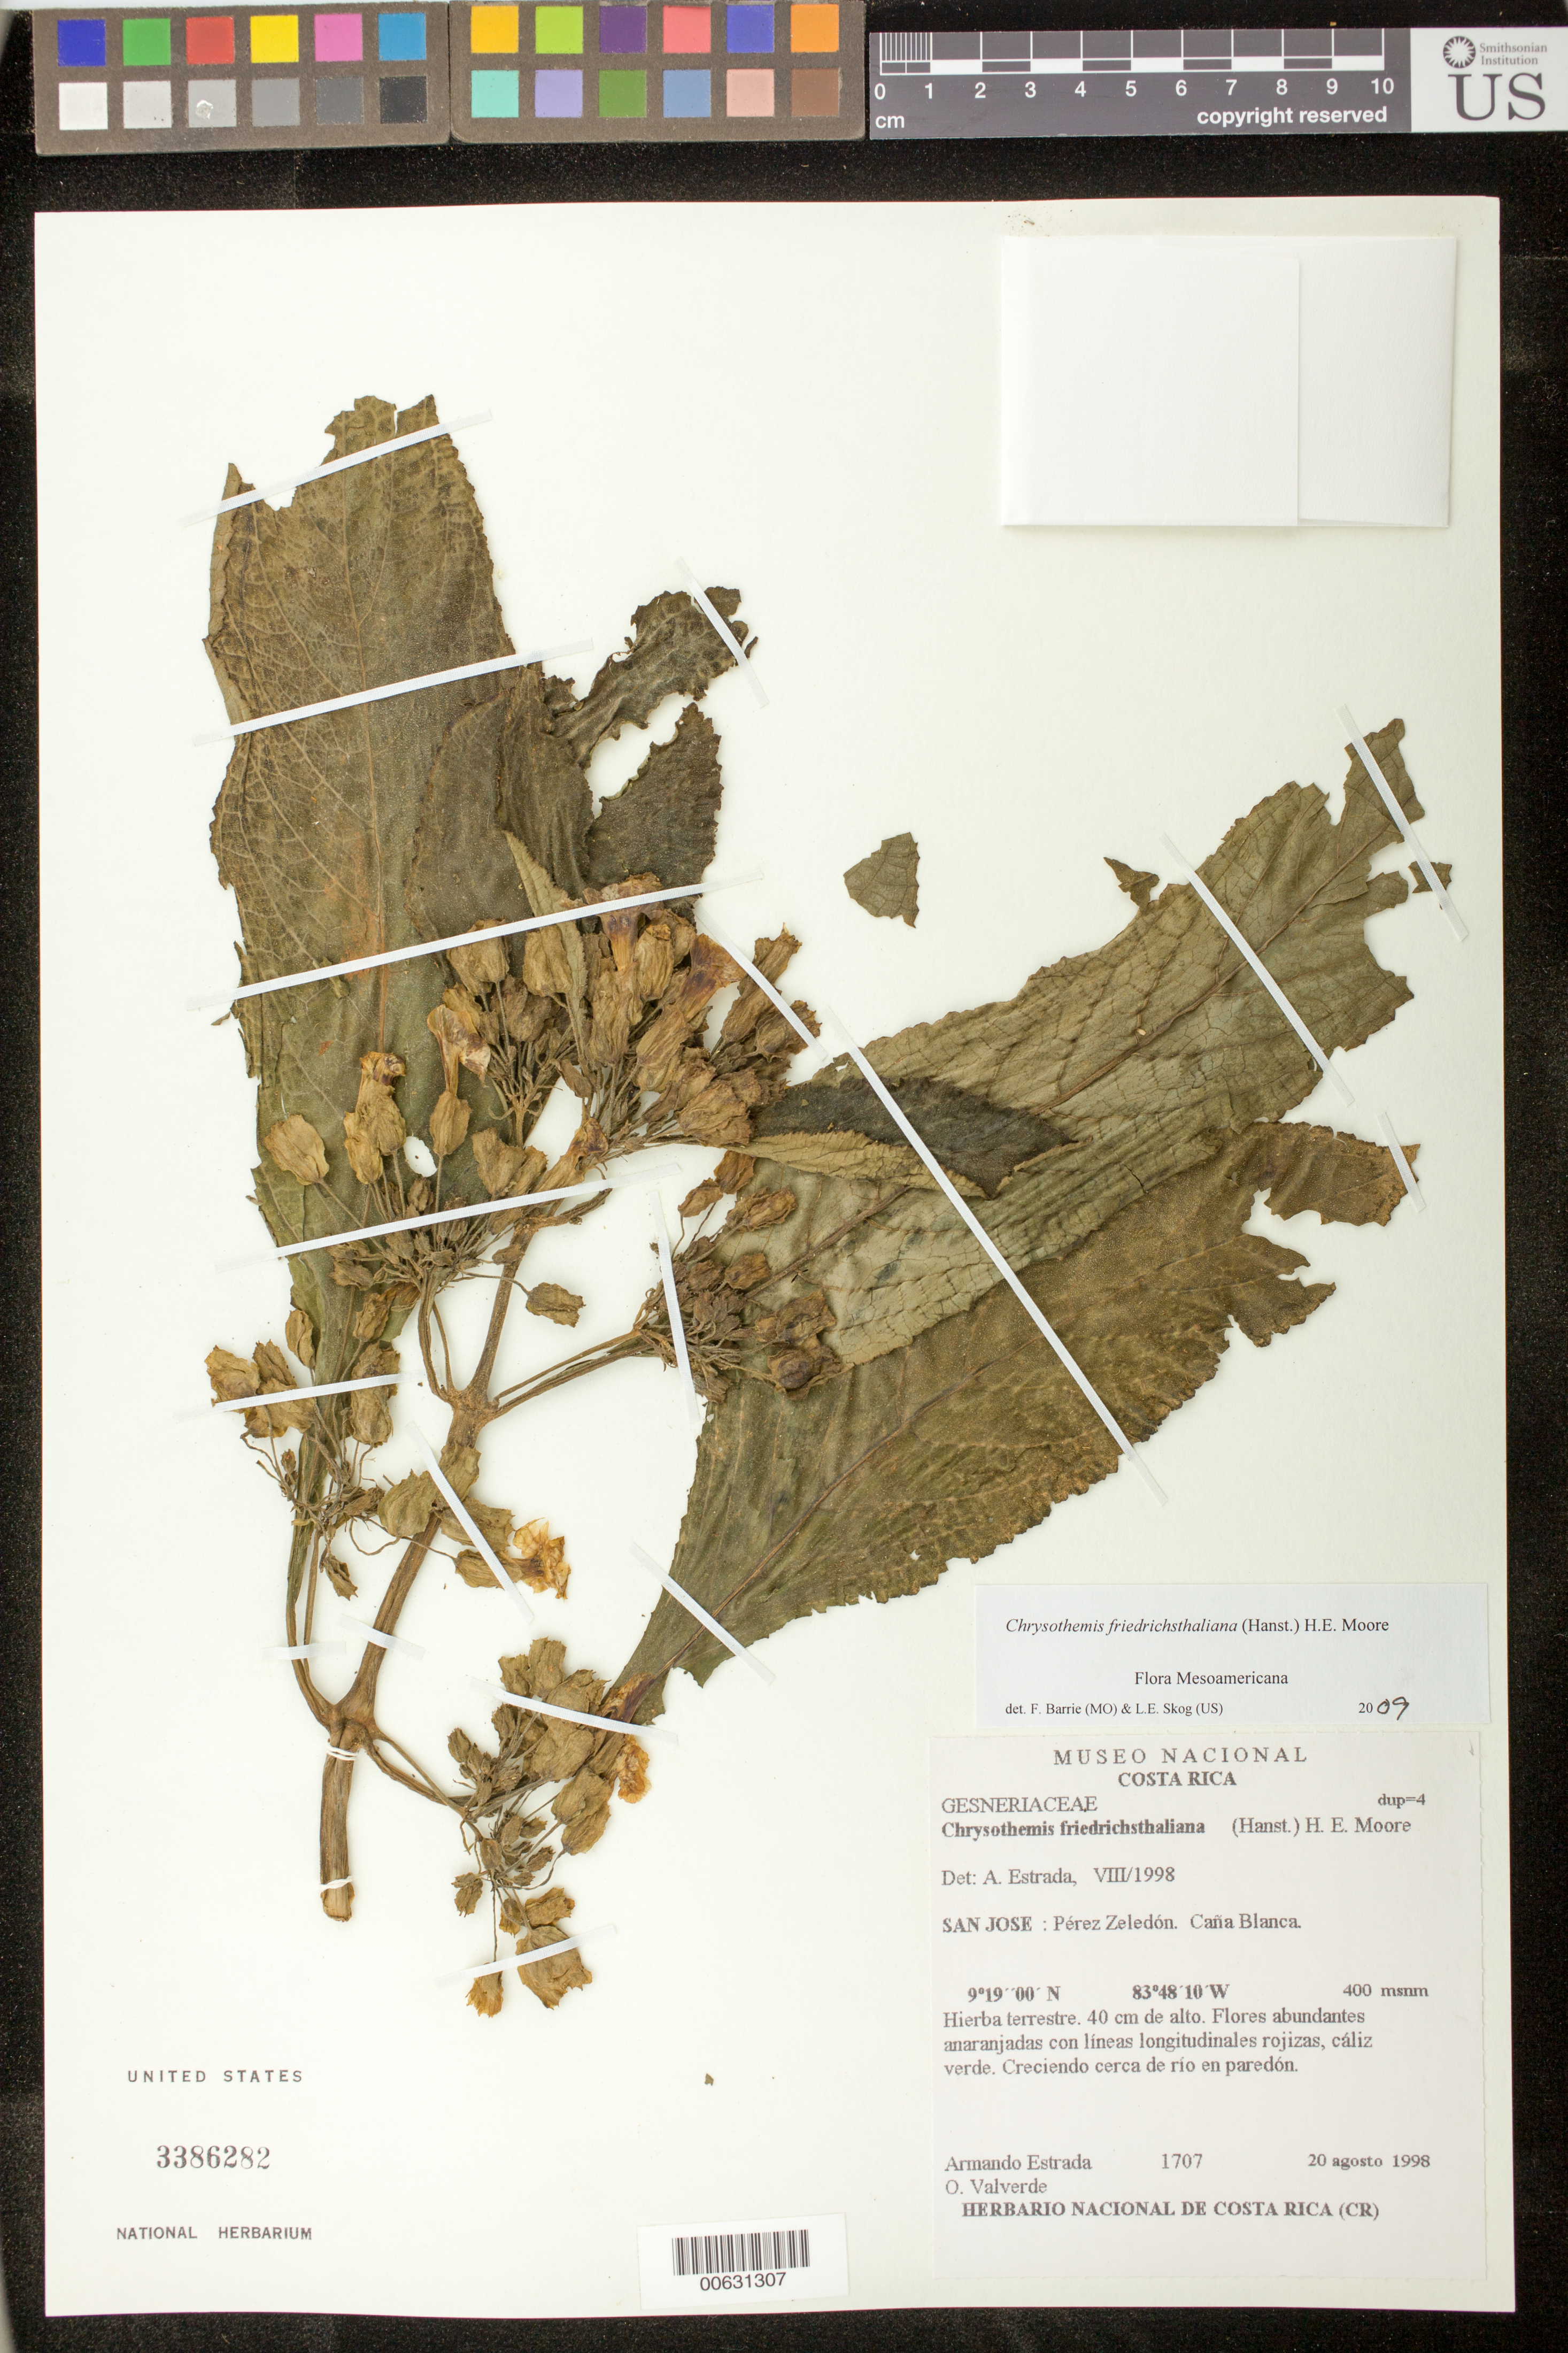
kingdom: Plantae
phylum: Tracheophyta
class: Magnoliopsida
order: Lamiales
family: Gesneriaceae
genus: Chrysothemis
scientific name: Chrysothemis friedrichsthaliana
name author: (Hanst.) H.E. Moore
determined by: Skog, Laurence E.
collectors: A. Estrada & O. Valverde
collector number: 1707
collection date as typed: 20 Aug 1998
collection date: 1998-08-20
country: Costa Rica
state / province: San José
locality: Pérez Zeledón, Caña Blanca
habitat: Creciendo cerca del río en paredón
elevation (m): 400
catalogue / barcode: US 3386282